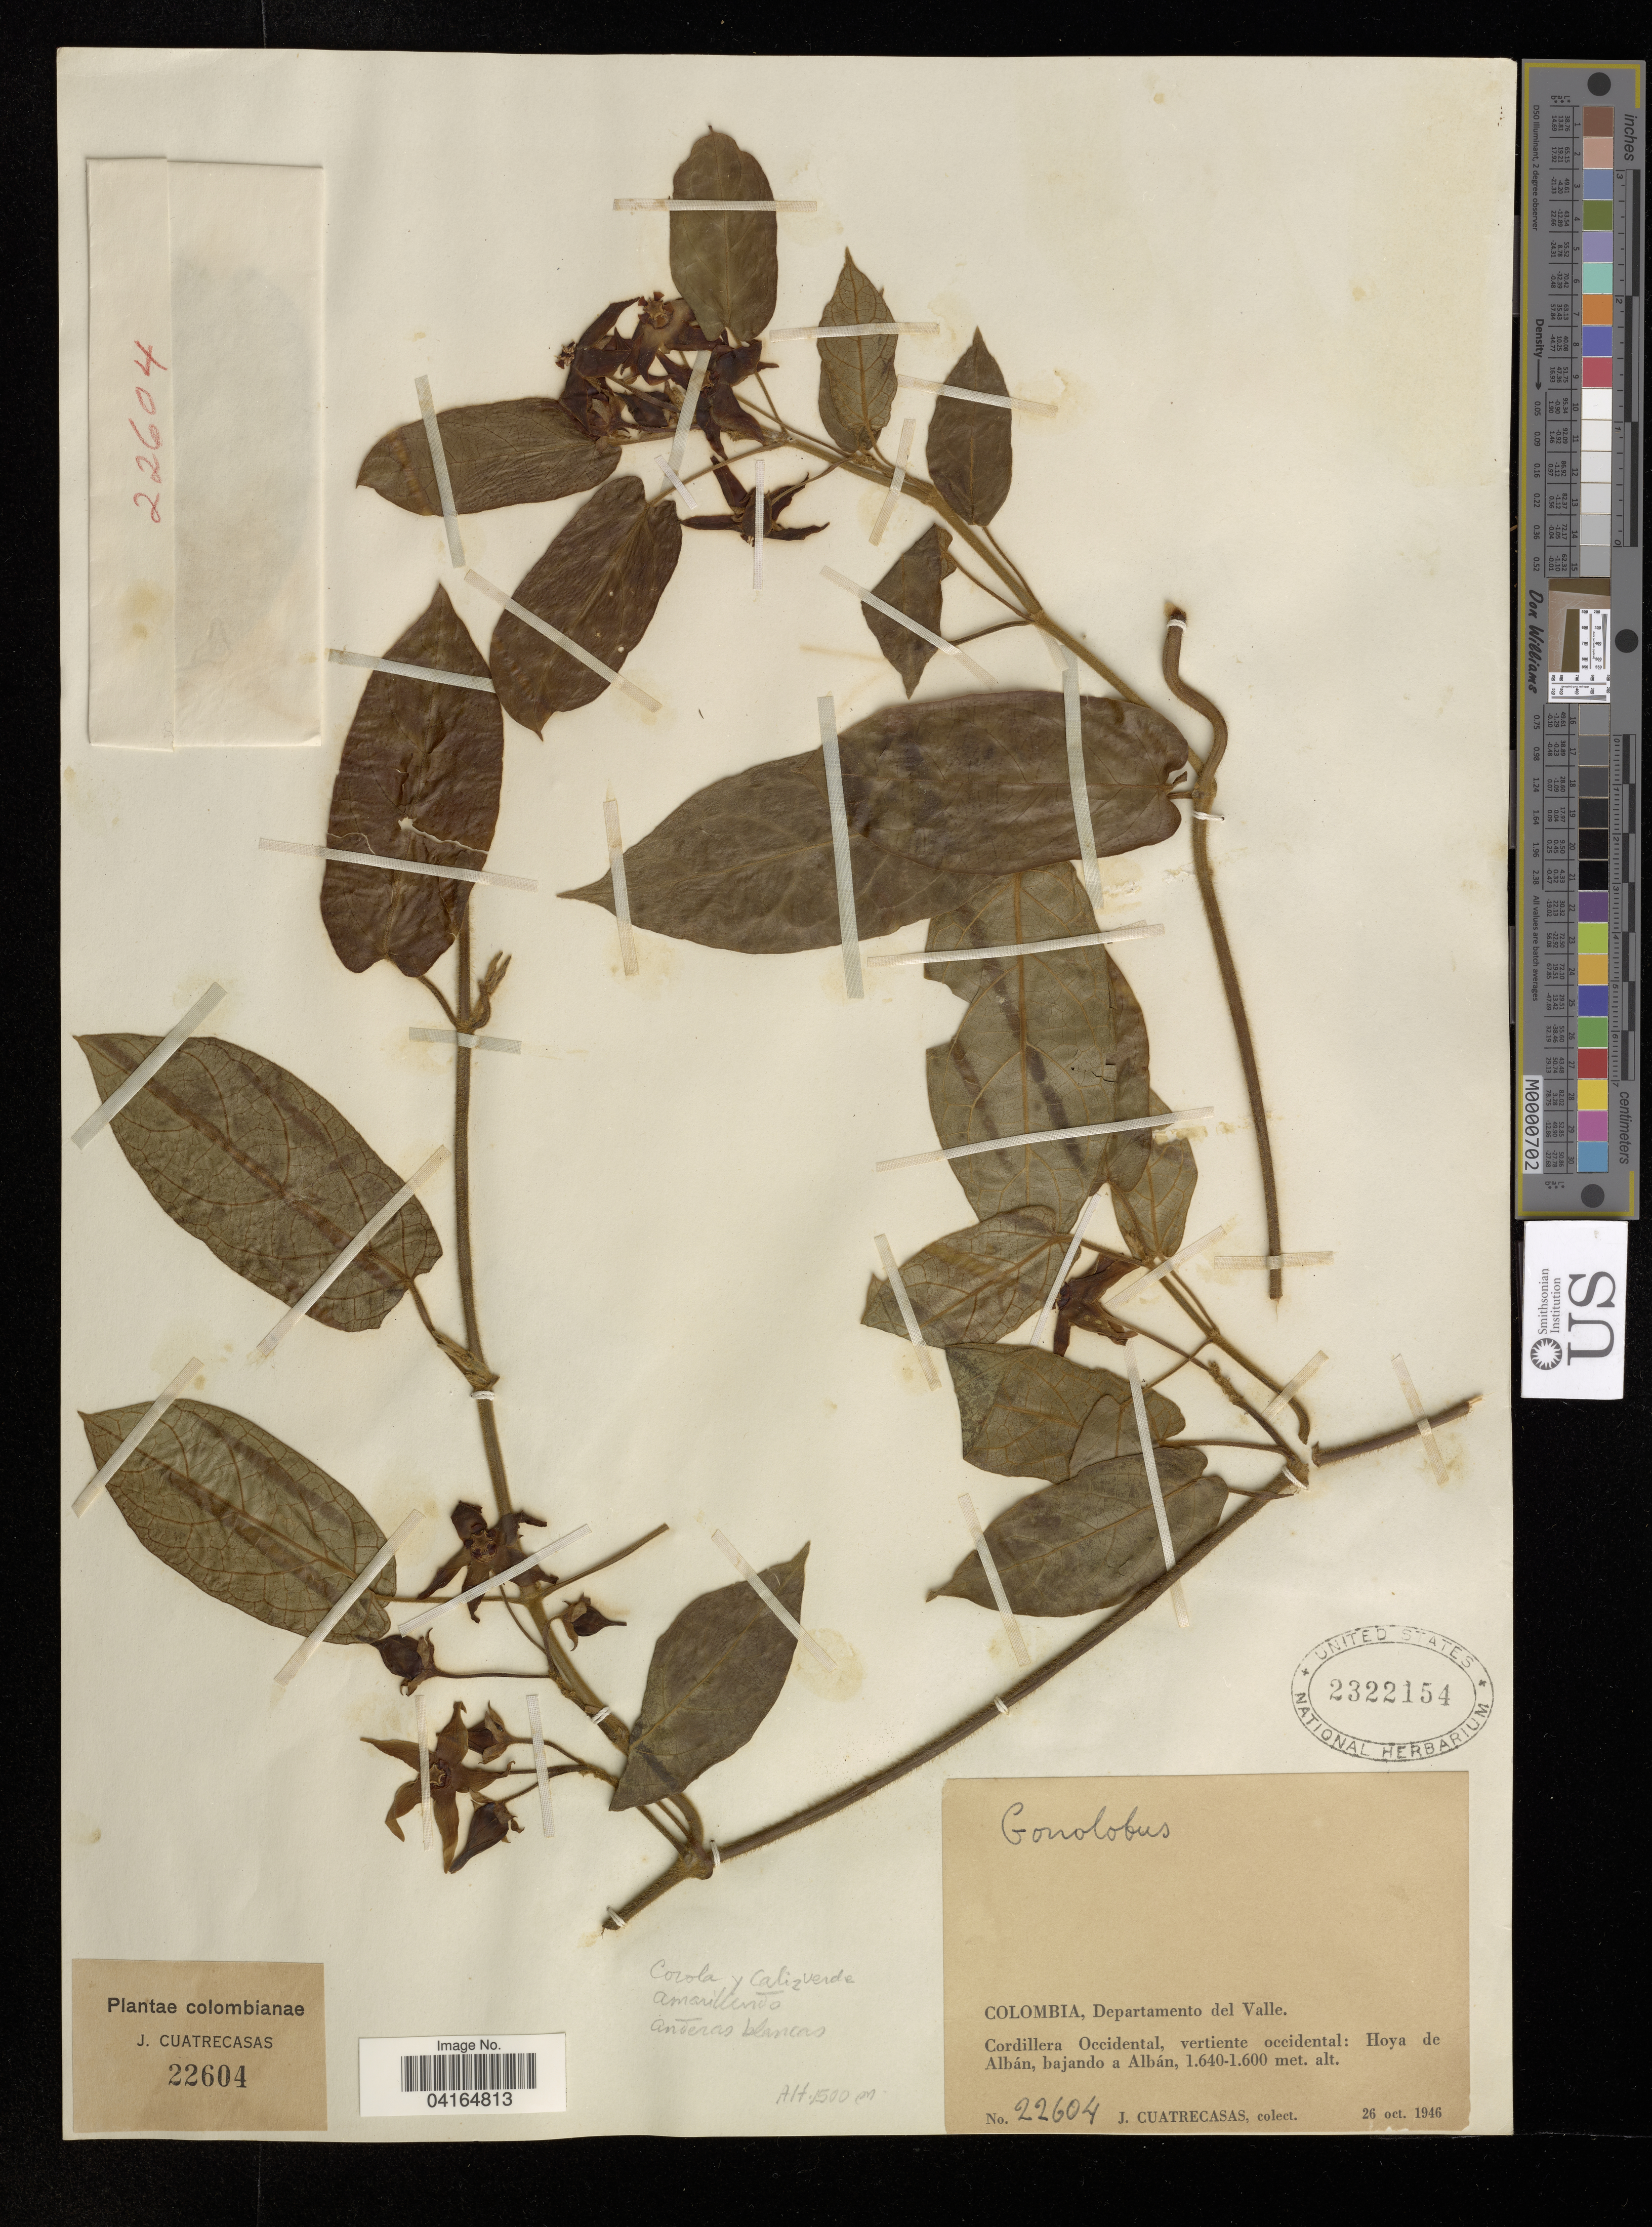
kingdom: Plantae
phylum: Tracheophyta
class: Magnoliopsida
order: Gentianales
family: Apocynaceae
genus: Gonolobus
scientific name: Gonolobus sp.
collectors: J. Cuatrecasas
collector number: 22604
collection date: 1946-10-26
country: Colombia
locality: Departamento del Valle. Cordillera Occidental, vertiente occidental: Hoya de Albán, bajando a Albán.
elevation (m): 1.64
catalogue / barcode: US 2322154